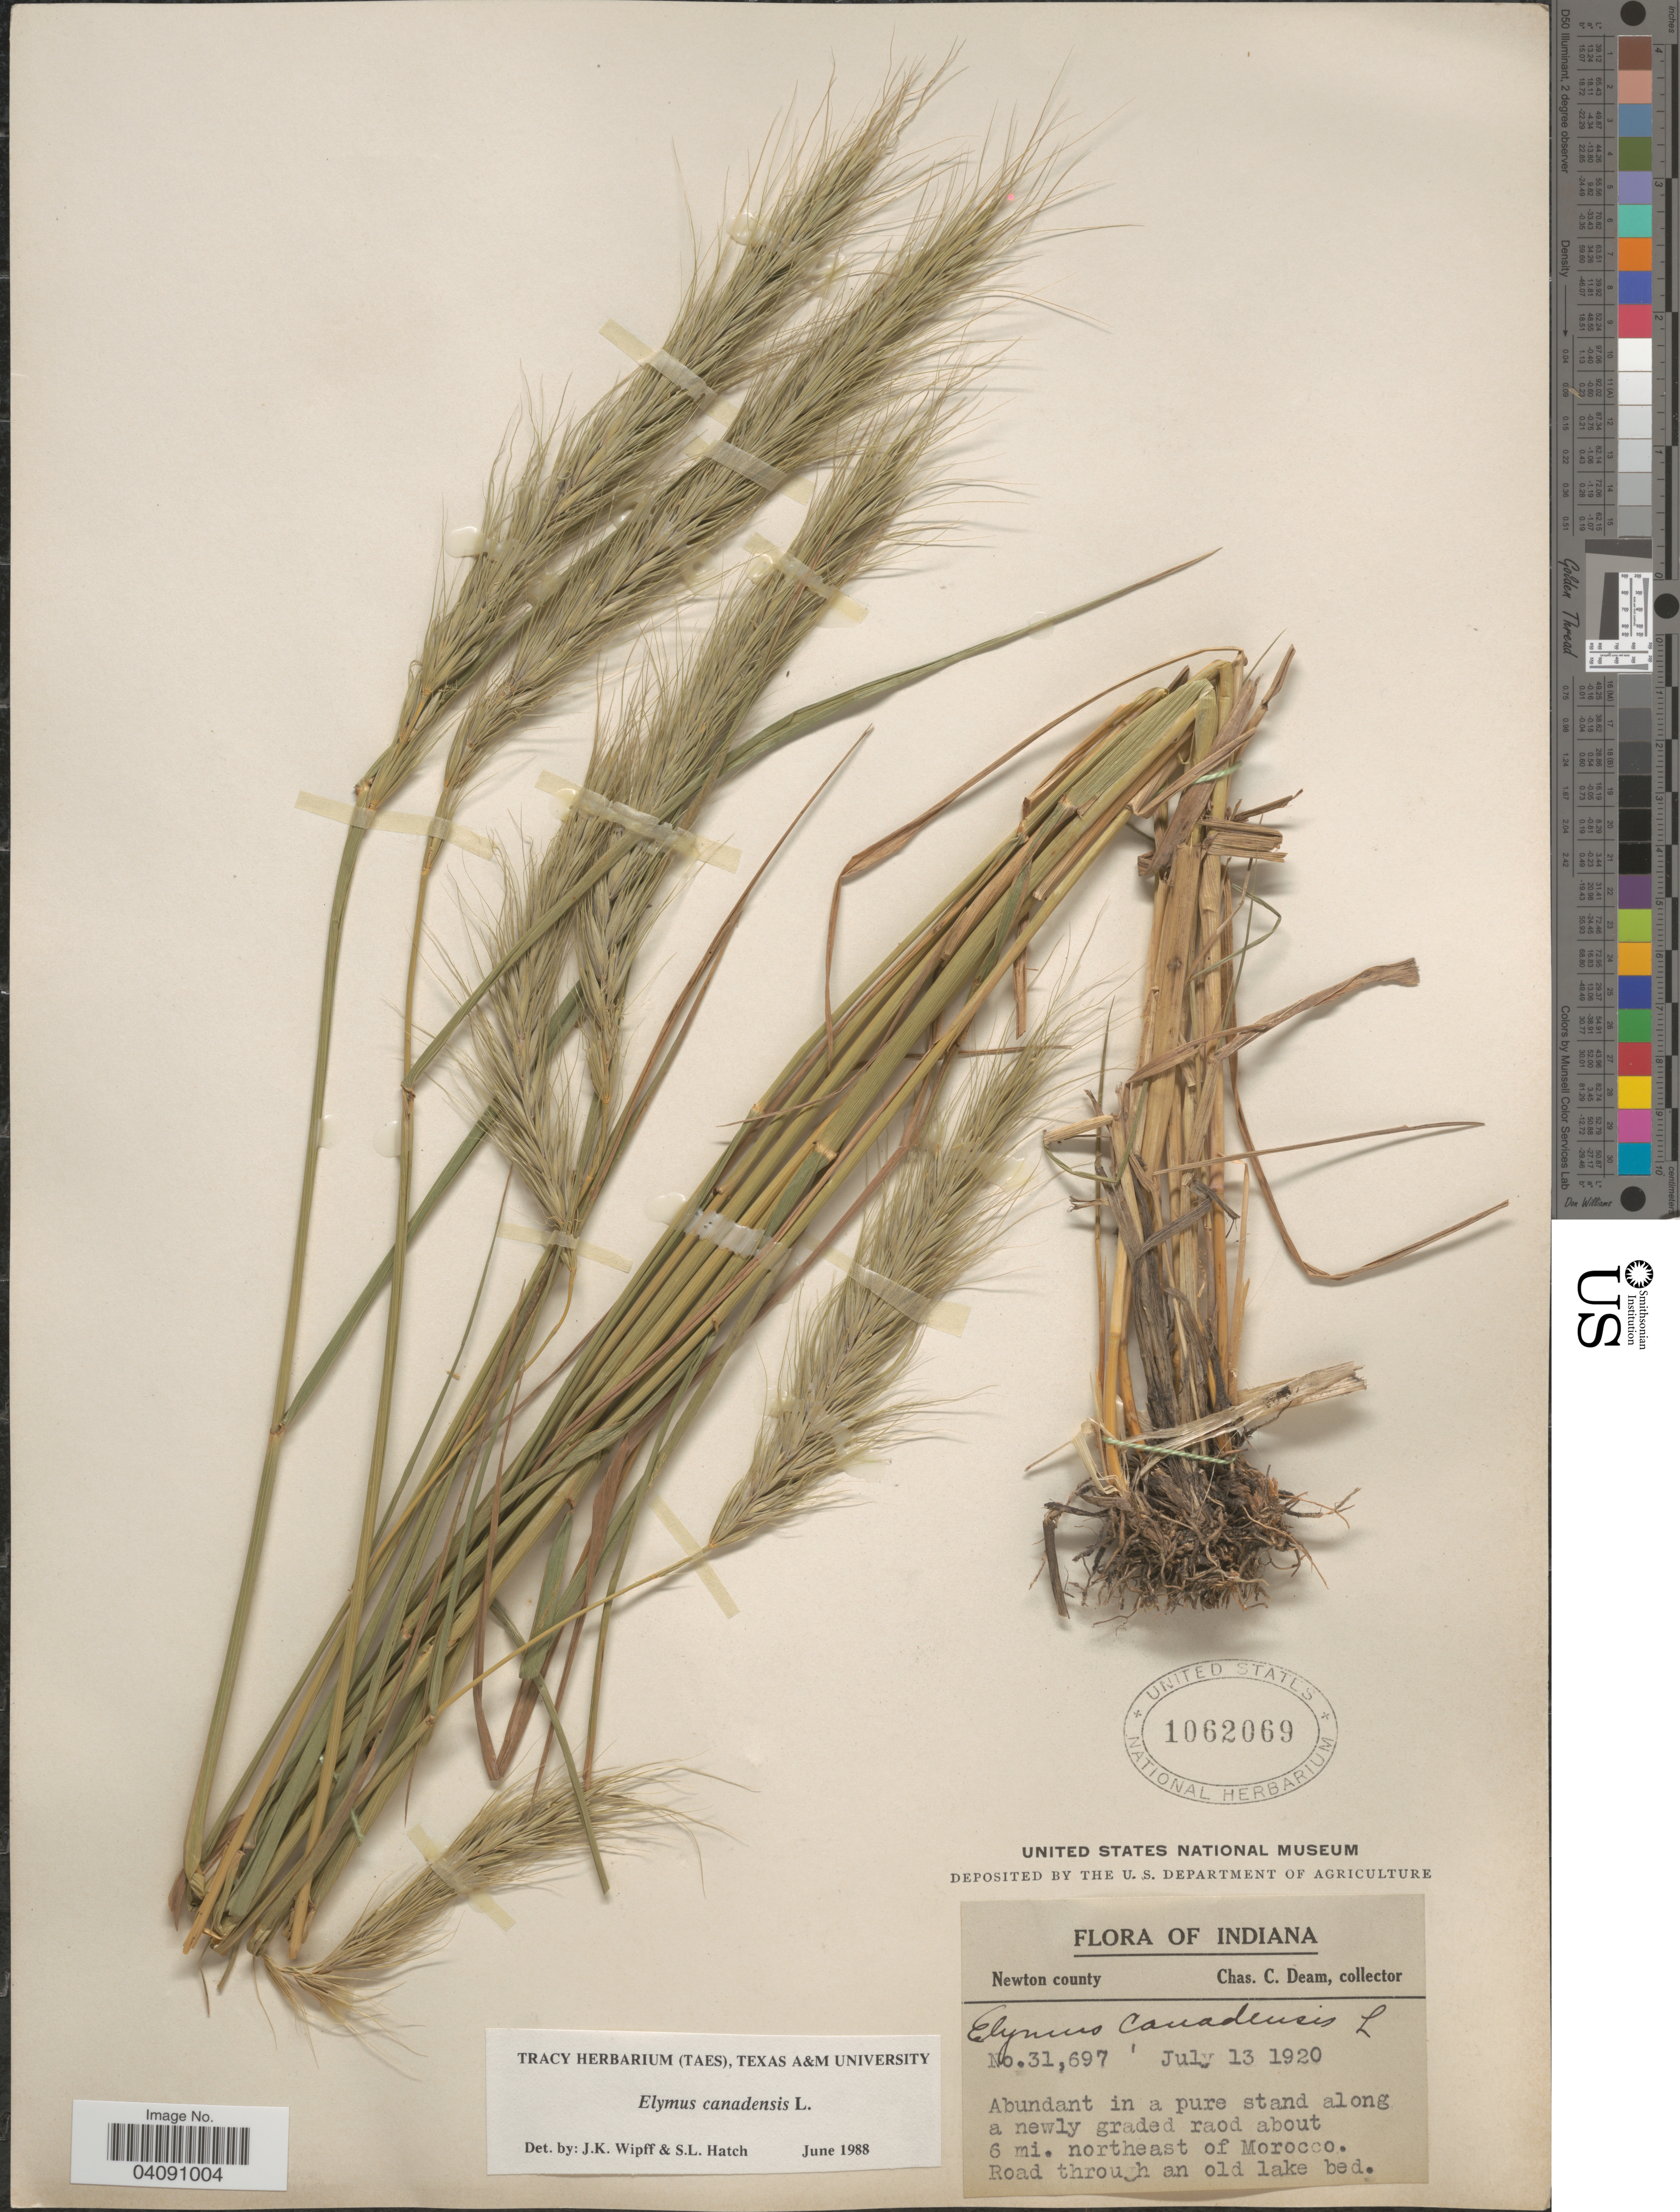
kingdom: Plantae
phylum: Tracheophyta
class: Liliopsida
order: Poales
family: Poaceae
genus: Elymus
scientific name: Elymus canadensis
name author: L.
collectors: C. C. Deam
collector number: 31697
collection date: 1920-07-13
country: United States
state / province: Indiana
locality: Newton county. In a pure stand along a newly graded road about 6 mi. northeast of Morocco. Road through an old lake bed.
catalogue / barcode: US 1062069